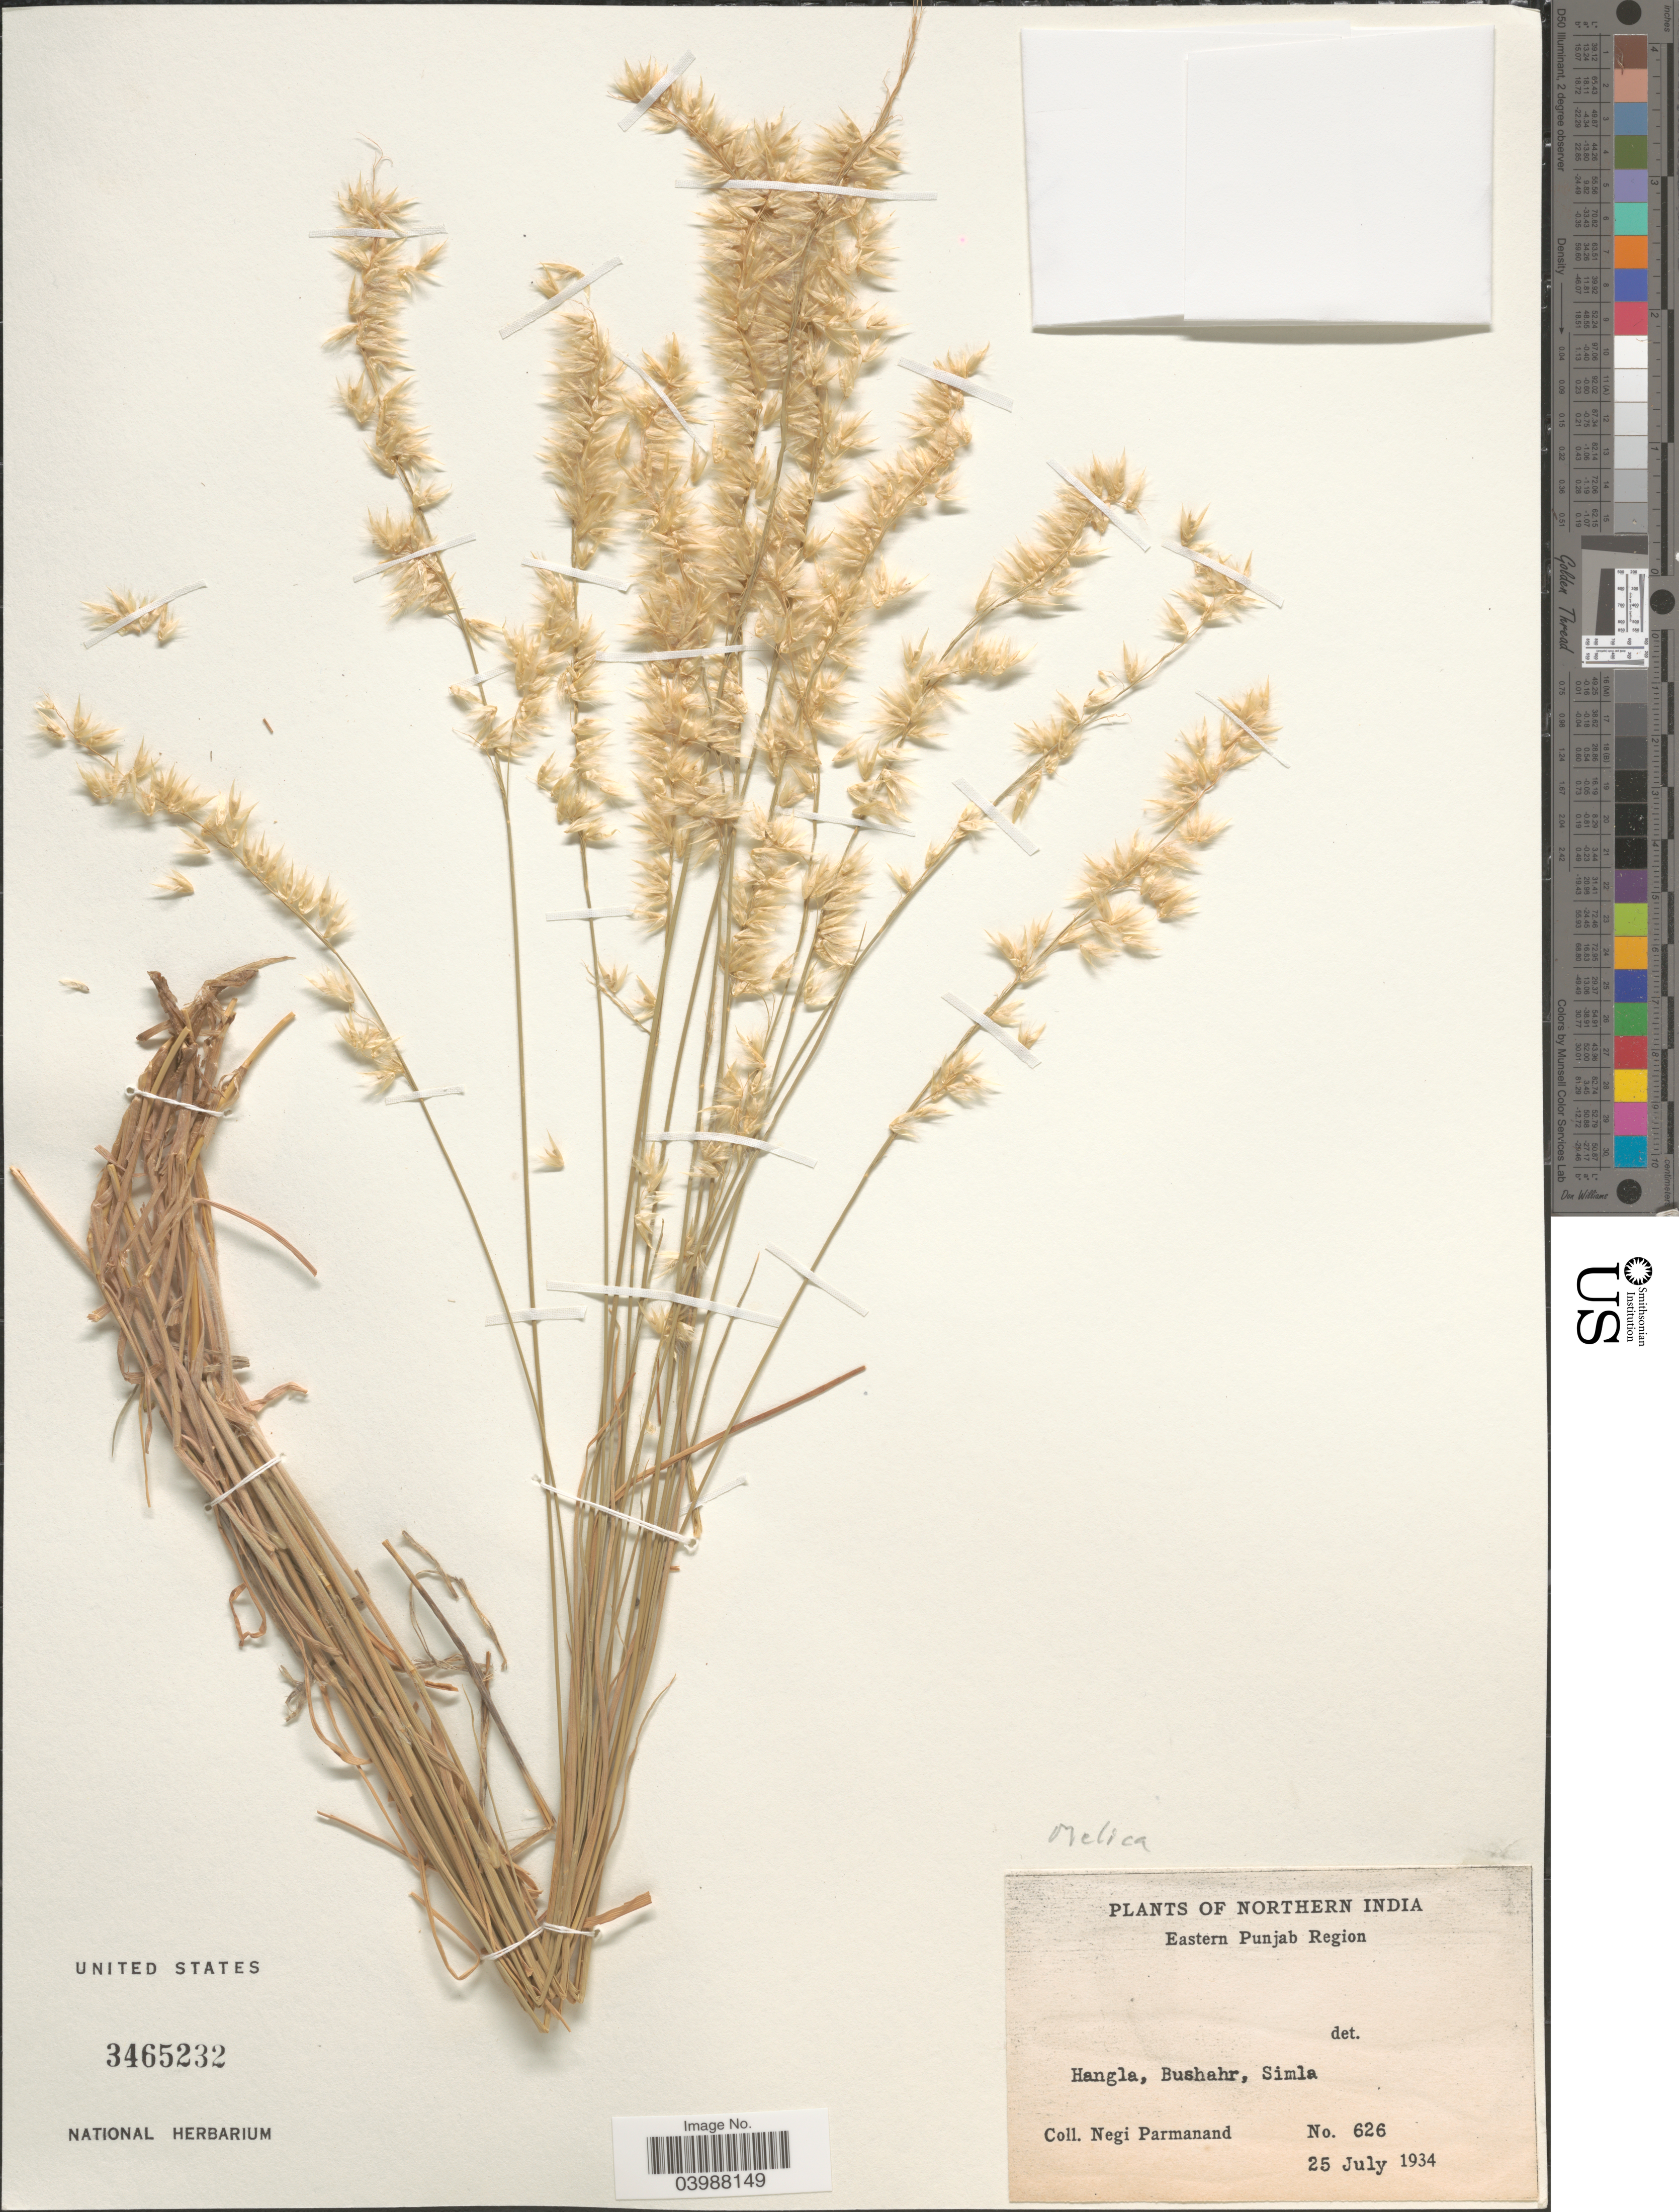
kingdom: Plantae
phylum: Tracheophyta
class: Liliopsida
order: Poales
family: Poaceae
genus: Melica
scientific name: Melica sp.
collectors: N. Parmanand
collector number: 626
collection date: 1934-07-25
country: India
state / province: Himachal Pradesh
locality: Northern India. Eastern Punjab Region. Hangla, Bushahr, Simla.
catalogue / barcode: US 3465232